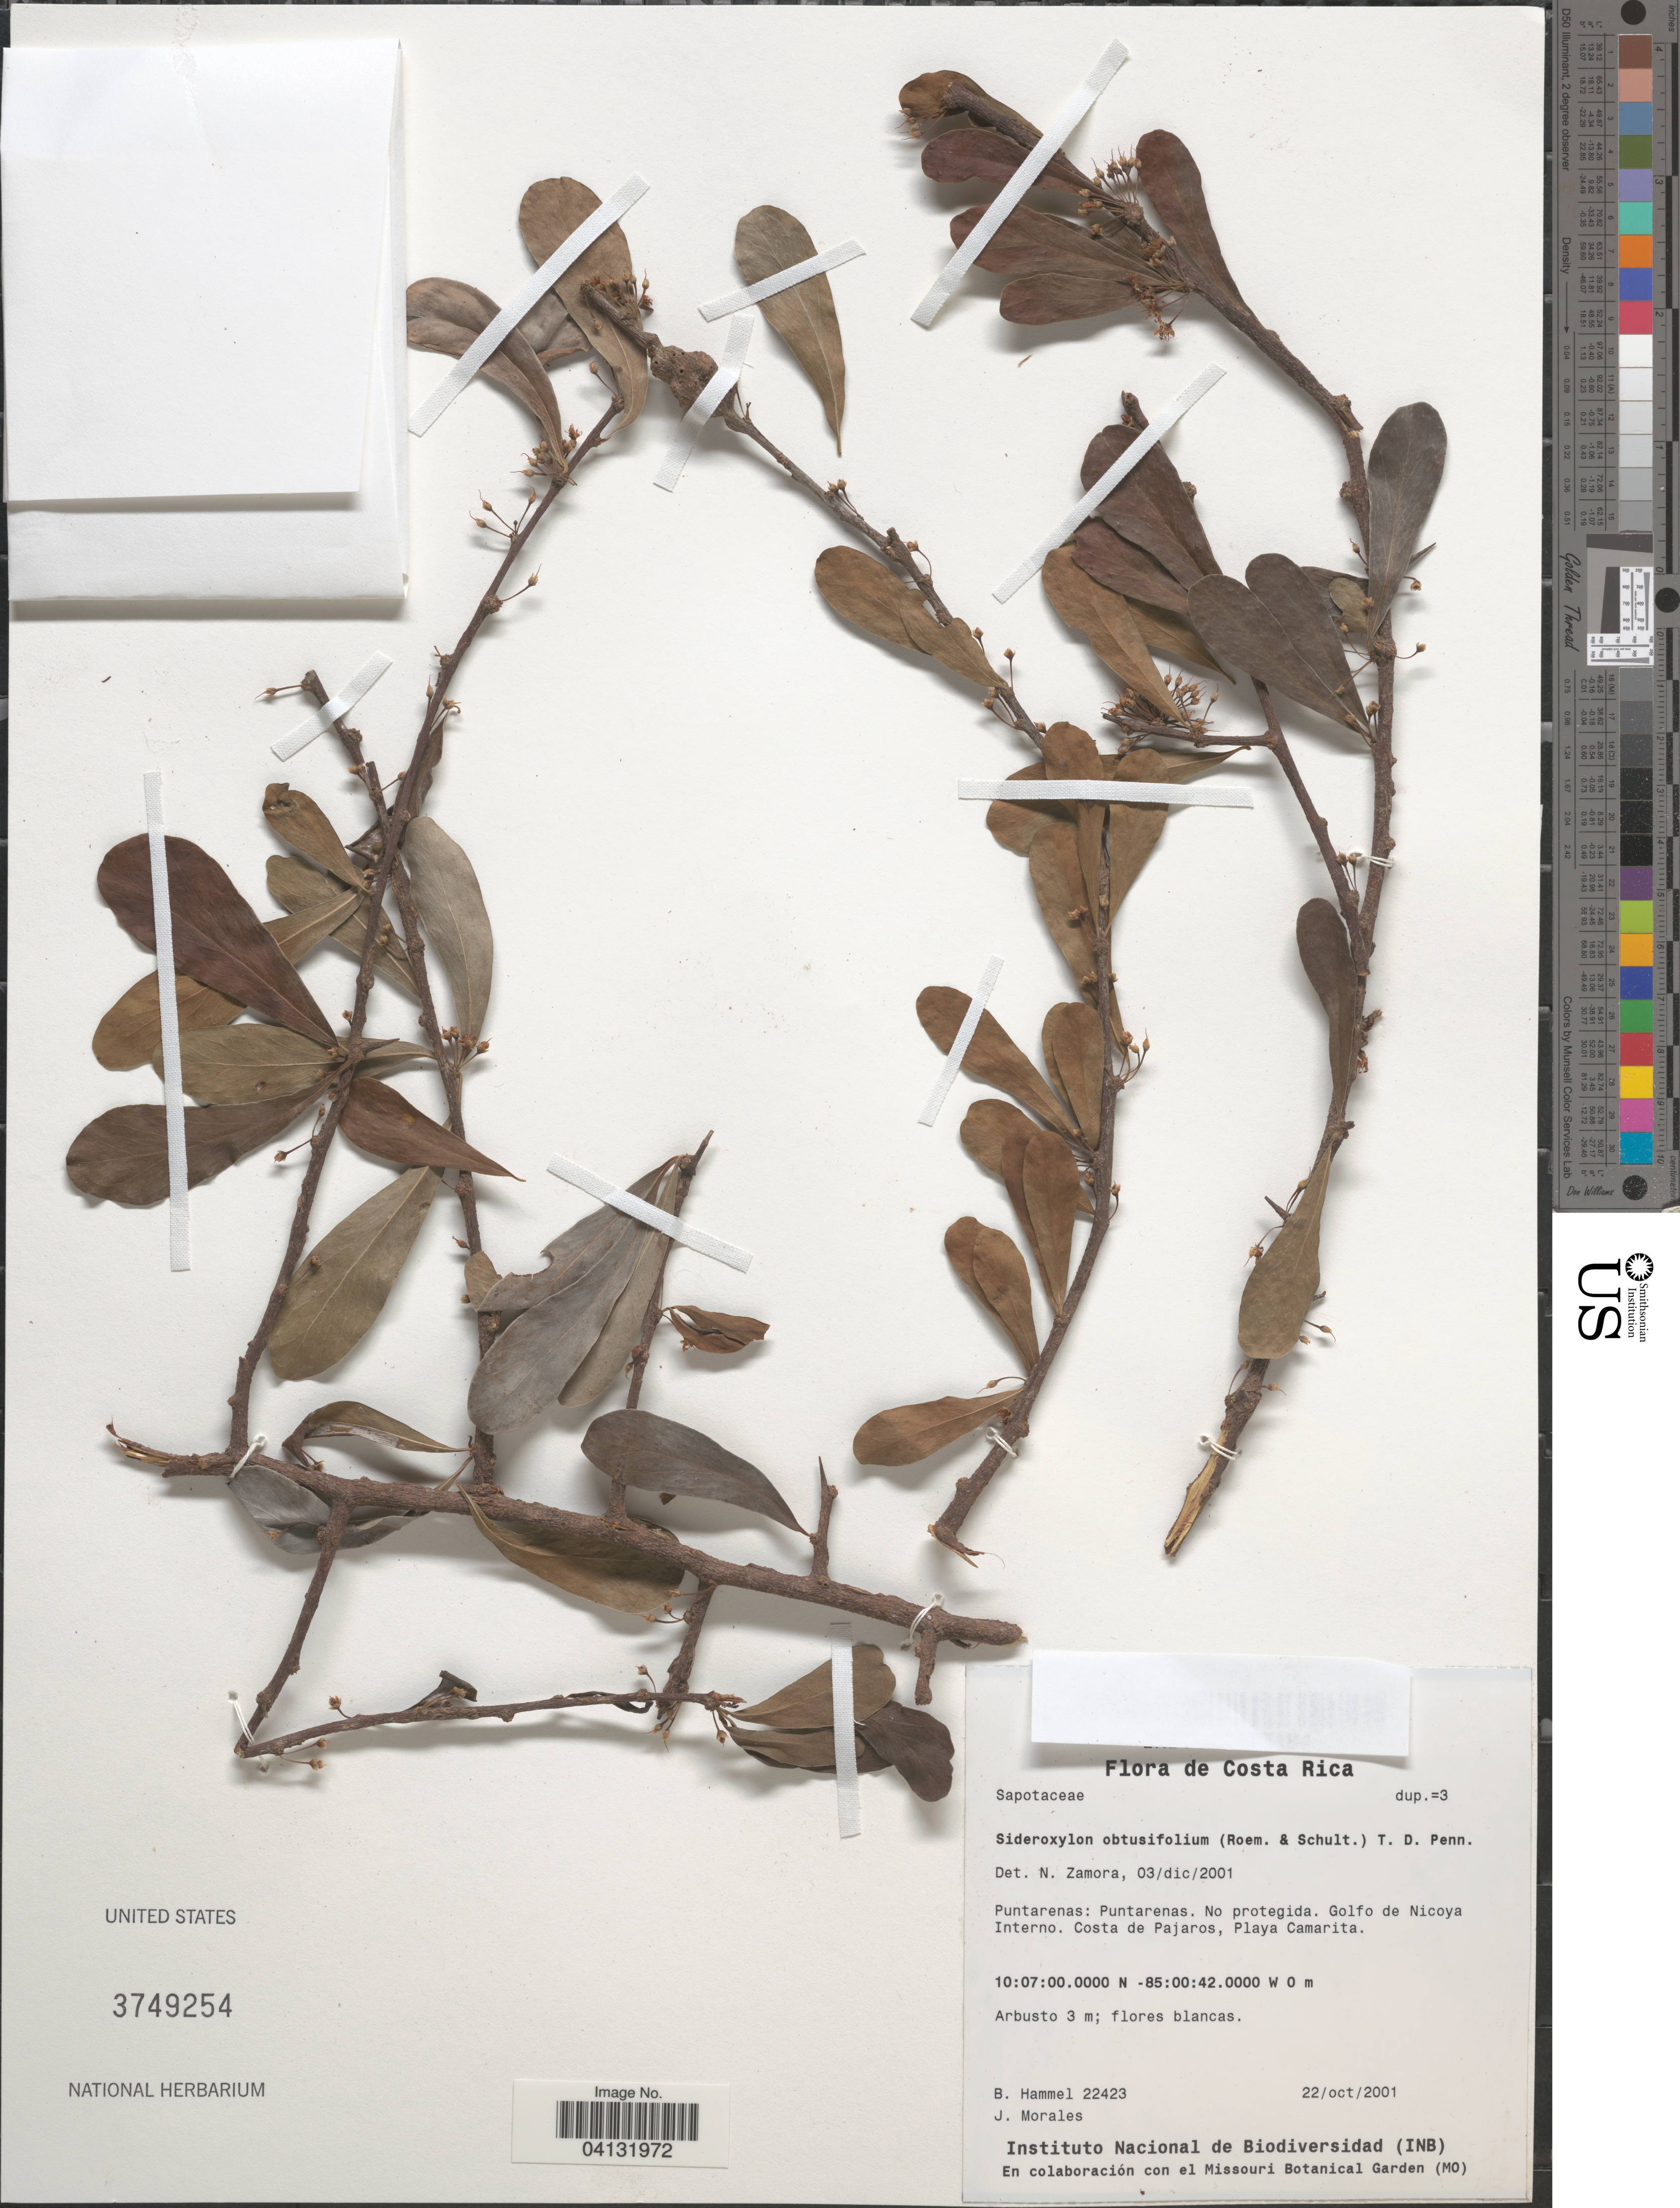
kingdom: Plantae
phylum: Tracheophyta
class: Magnoliopsida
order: Ericales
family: Sapotaceae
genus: Sideroxylon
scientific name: Sideroxylon obtusifolium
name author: (Roem. & Schult.) T.D. Penn.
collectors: B. Hammel & J. Morales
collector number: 22423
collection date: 2001-10-22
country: Costa Rica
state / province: Puntarenas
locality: Puntarenas. No protegida. Golfo de Nicoya Interno. Costa de Pajaros, Playa Camarita.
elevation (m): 0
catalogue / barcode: US 3749254